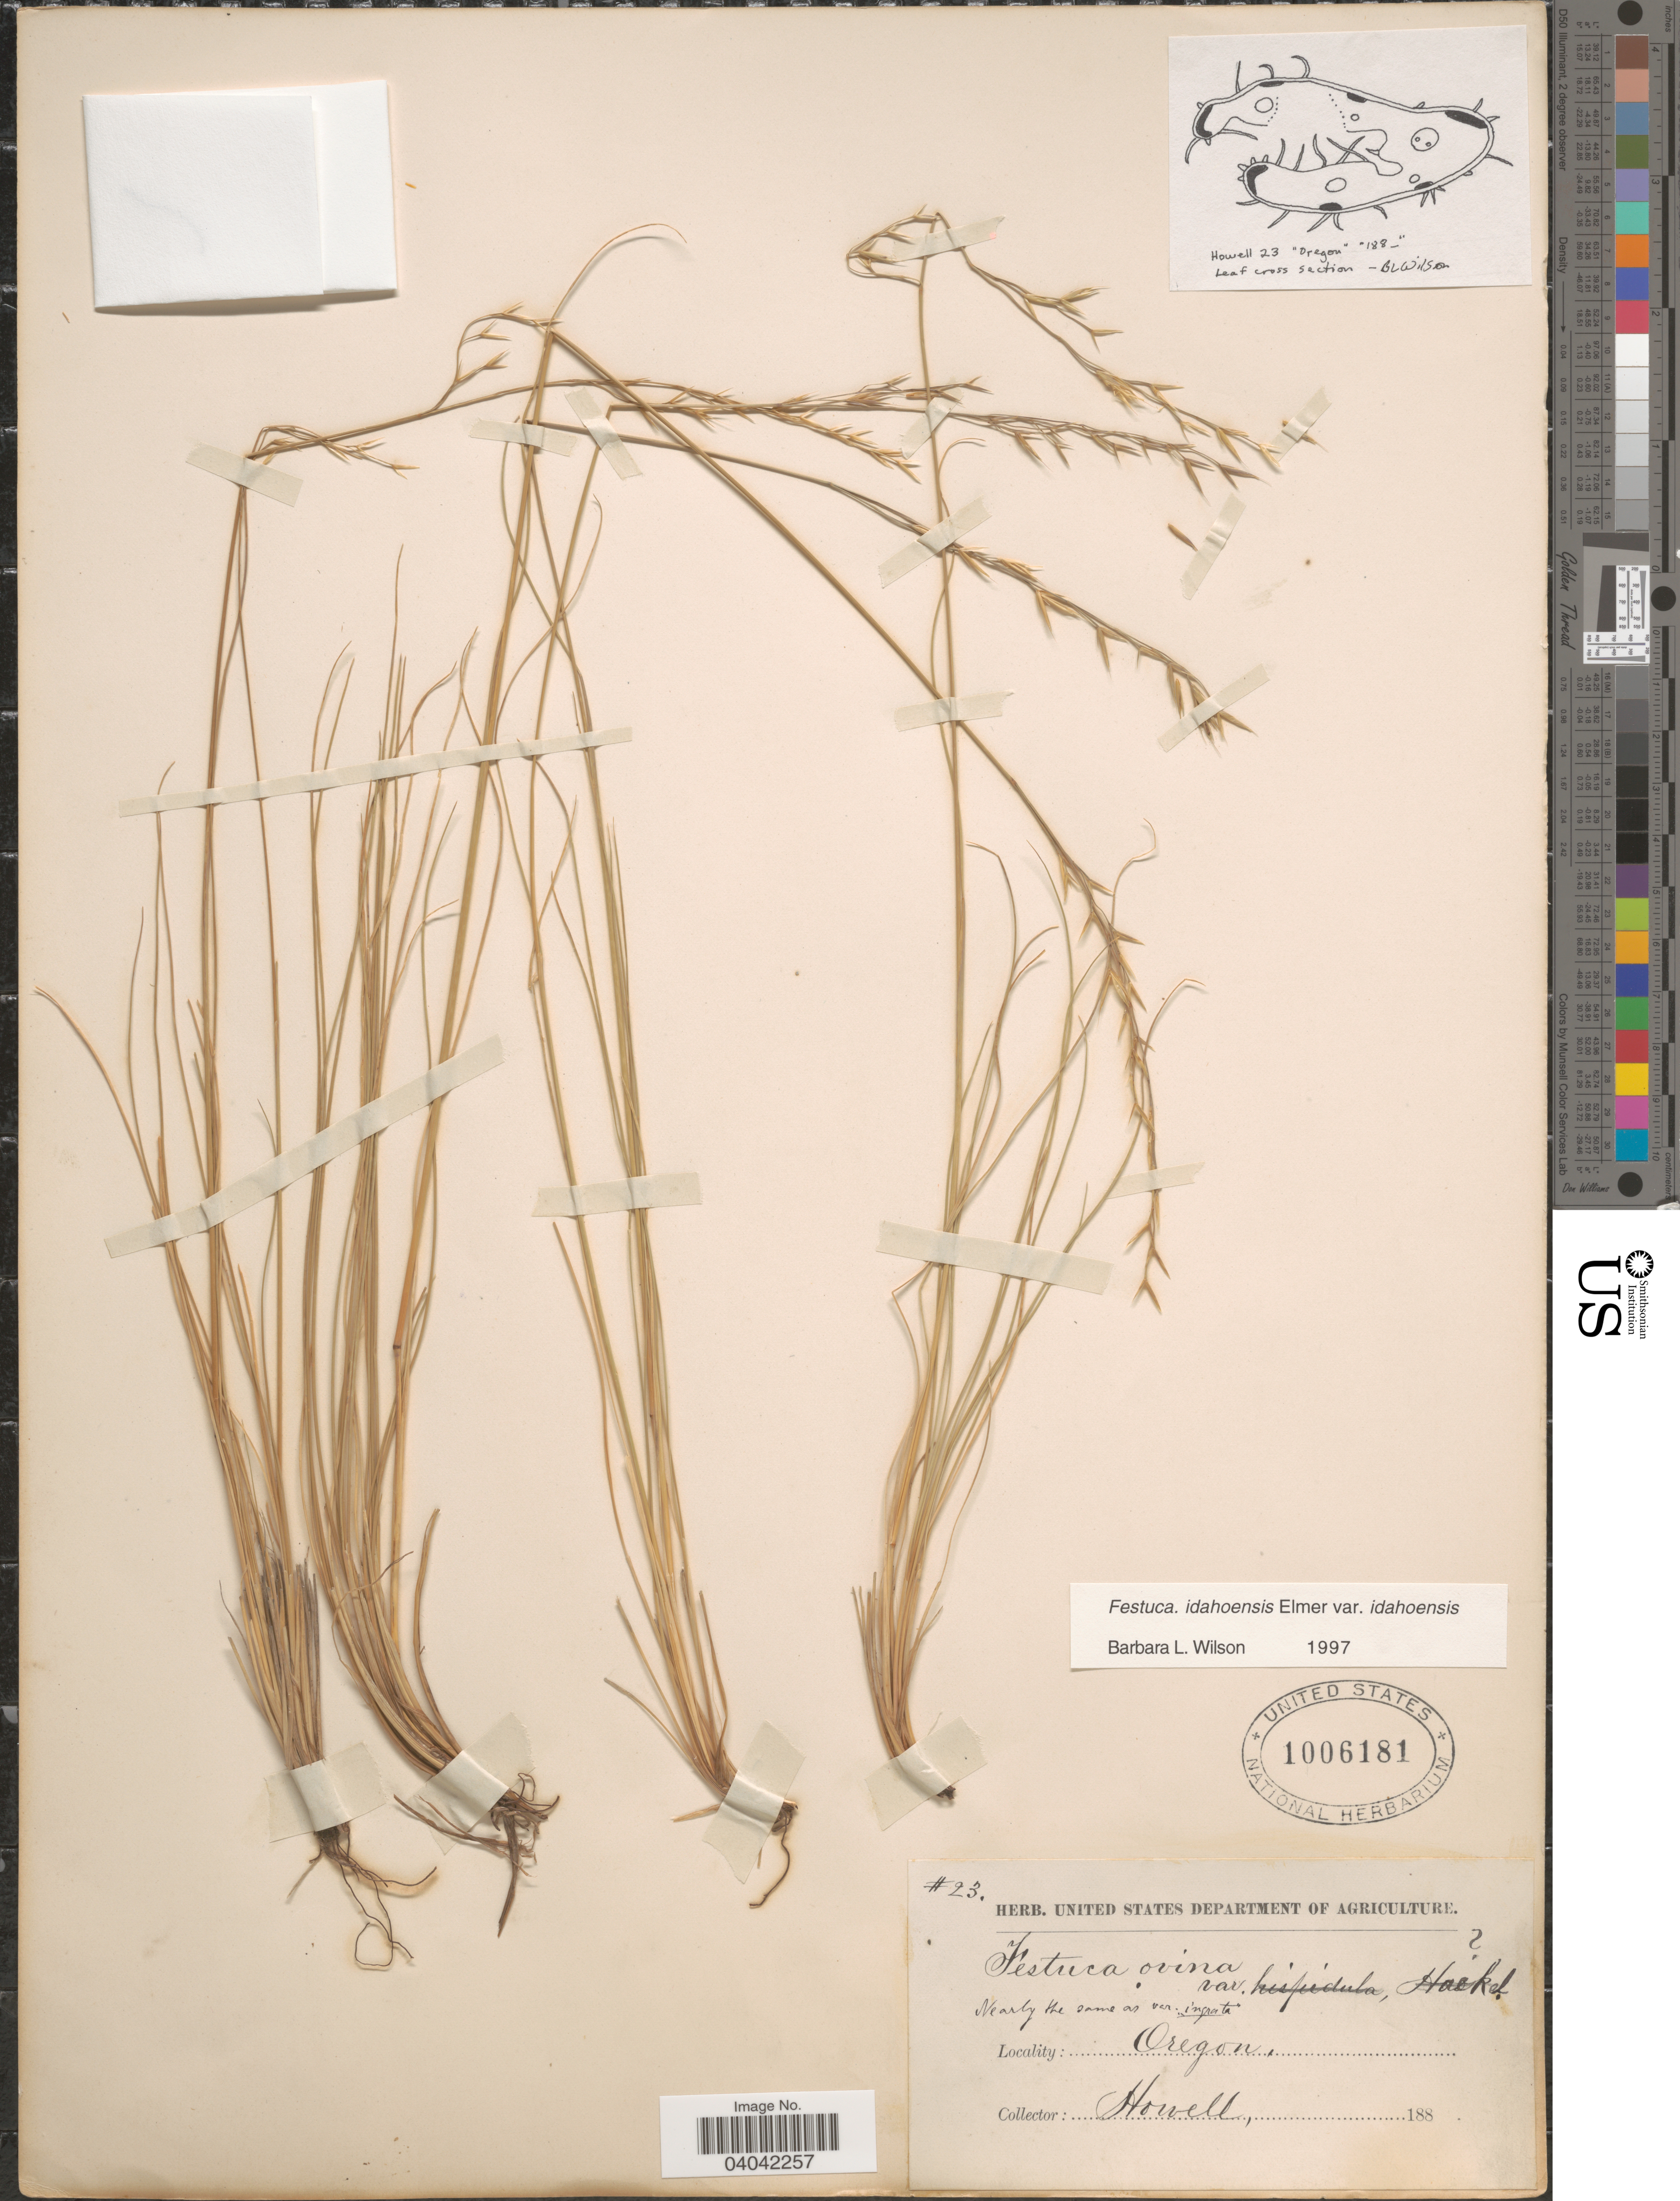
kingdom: Plantae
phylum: Tracheophyta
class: Liliopsida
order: Poales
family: Poaceae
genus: Festuca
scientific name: Festuca idahoensis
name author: Elmer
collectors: -. Howell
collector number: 23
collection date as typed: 188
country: United States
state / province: Oregon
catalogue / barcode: US 1006181